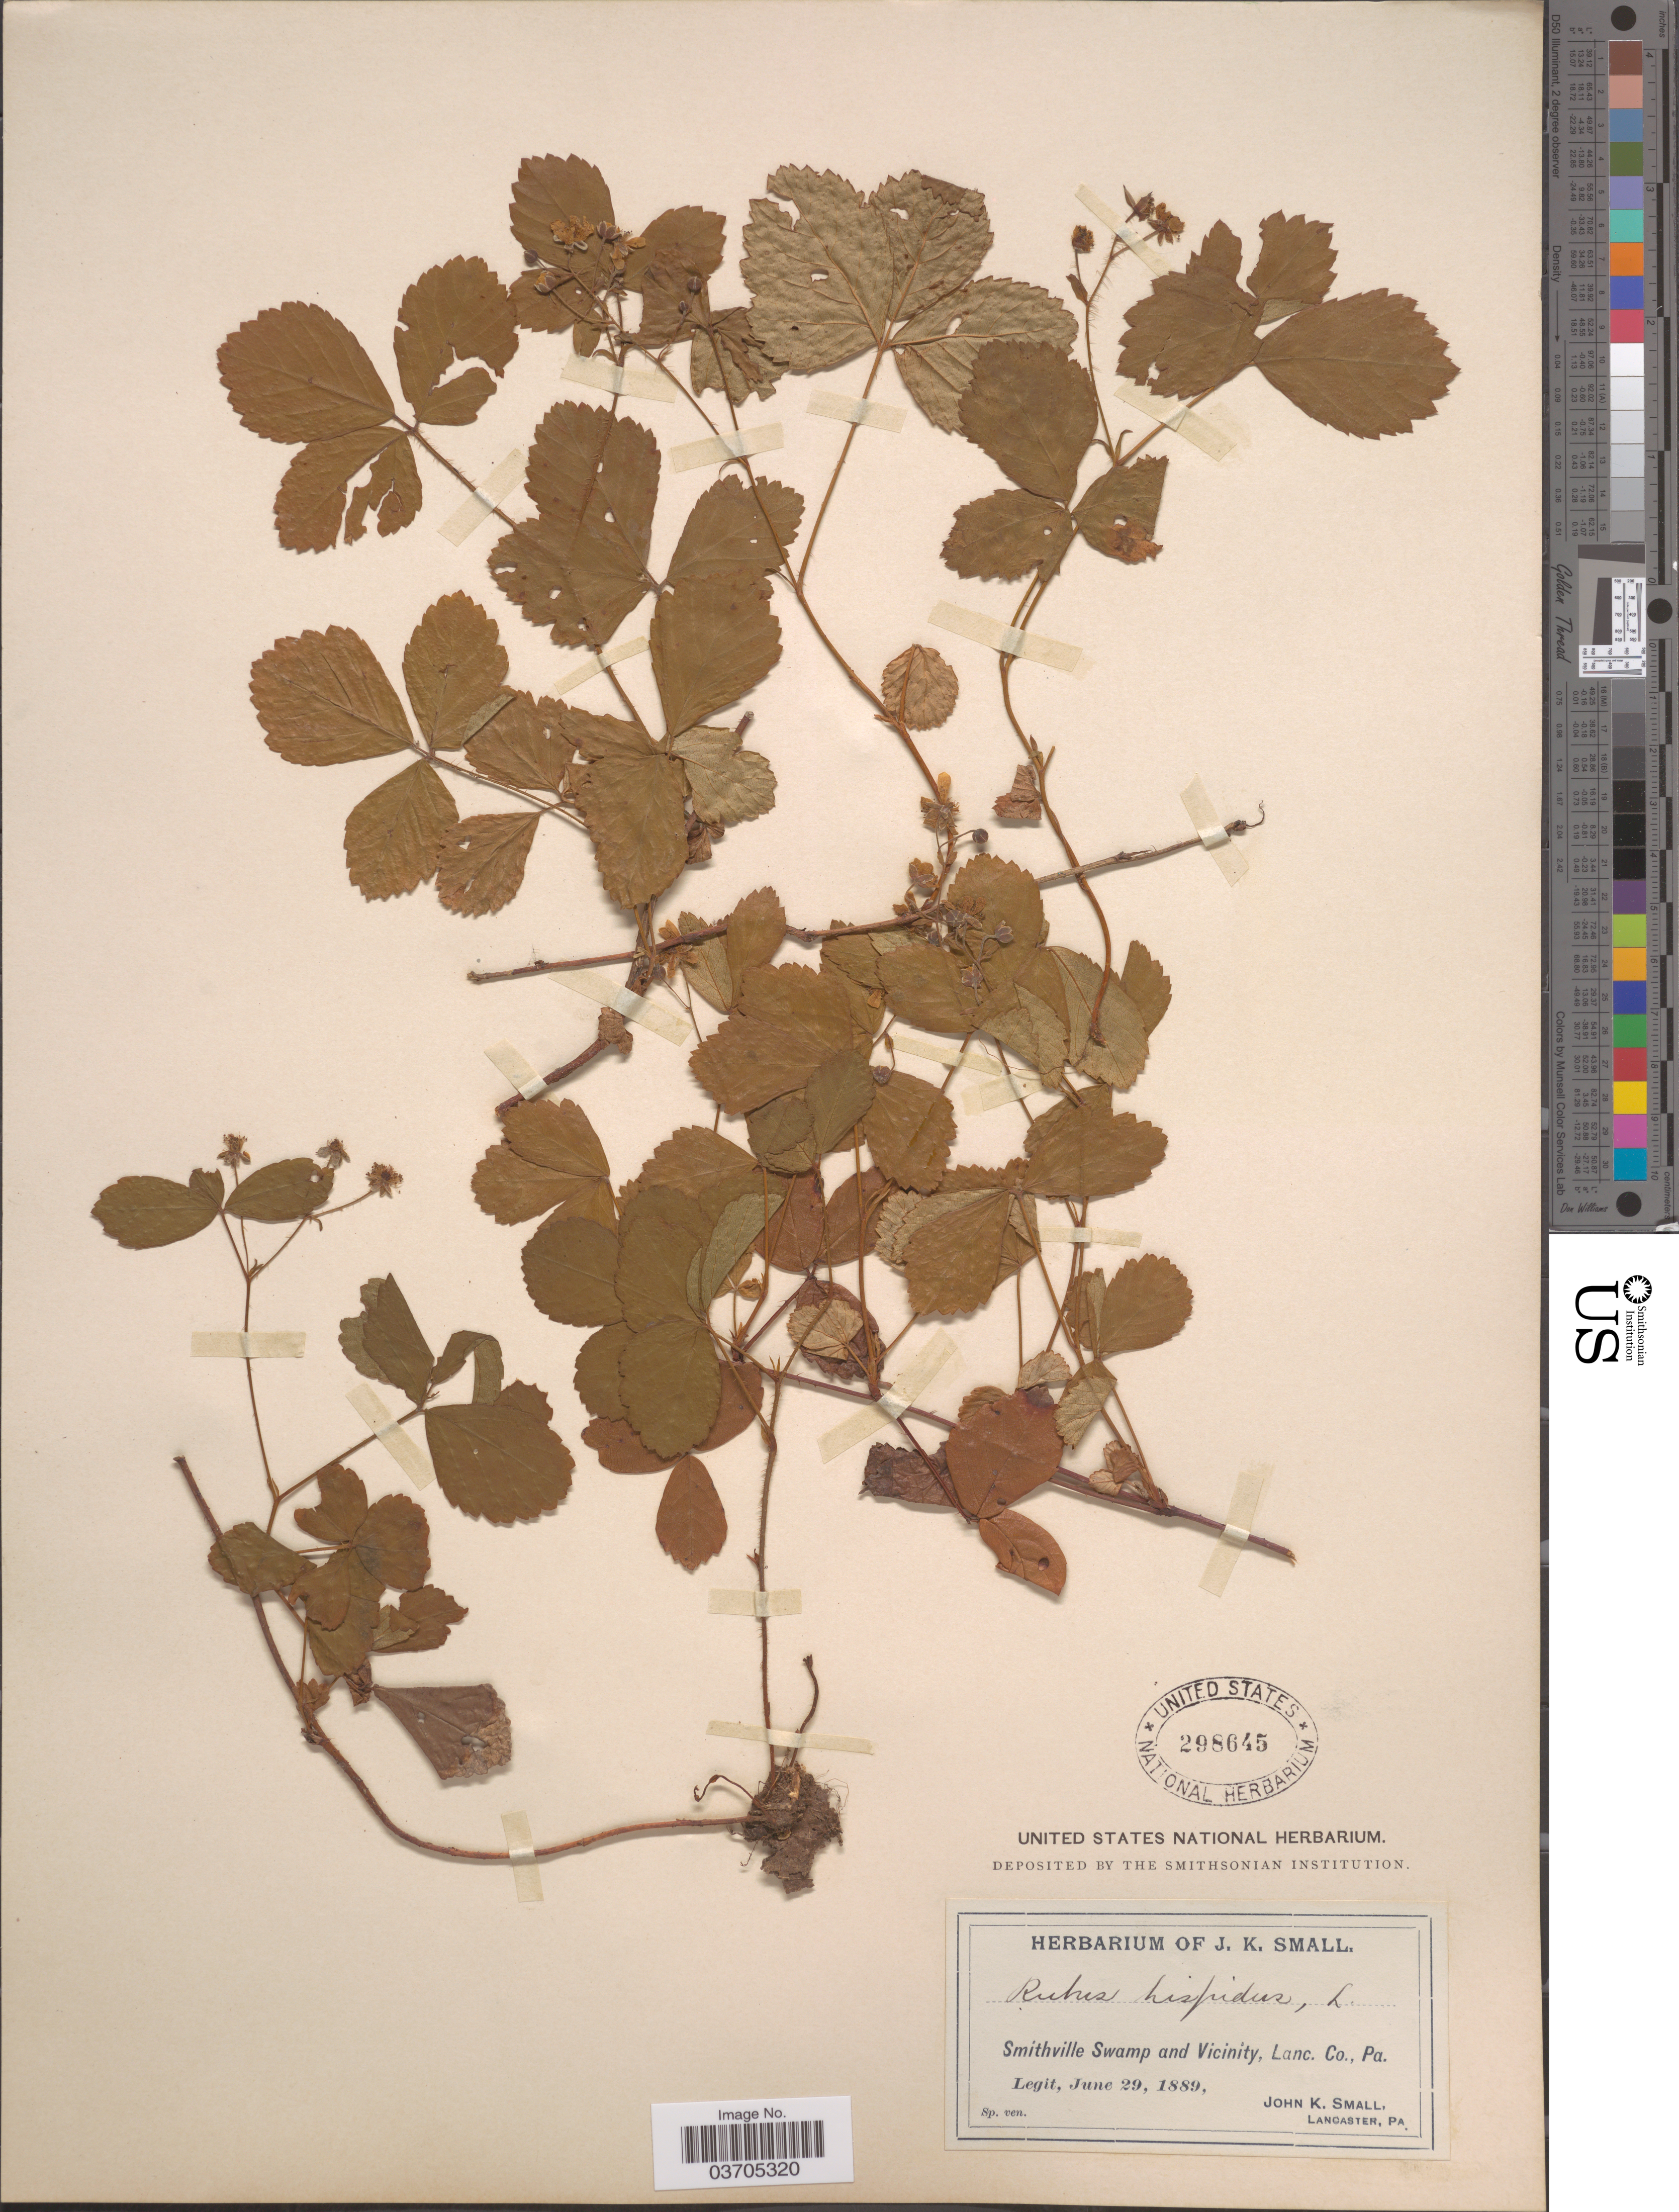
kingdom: Plantae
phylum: Tracheophyta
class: Magnoliopsida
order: Rosales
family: Rosaceae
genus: Rubus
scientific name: Rubus hispidus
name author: L.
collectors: J. K. Small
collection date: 1889-06-29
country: United States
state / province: Pennsylvania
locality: Smithville Swamp and Vicinity, Lanc. Co.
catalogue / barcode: US 298645